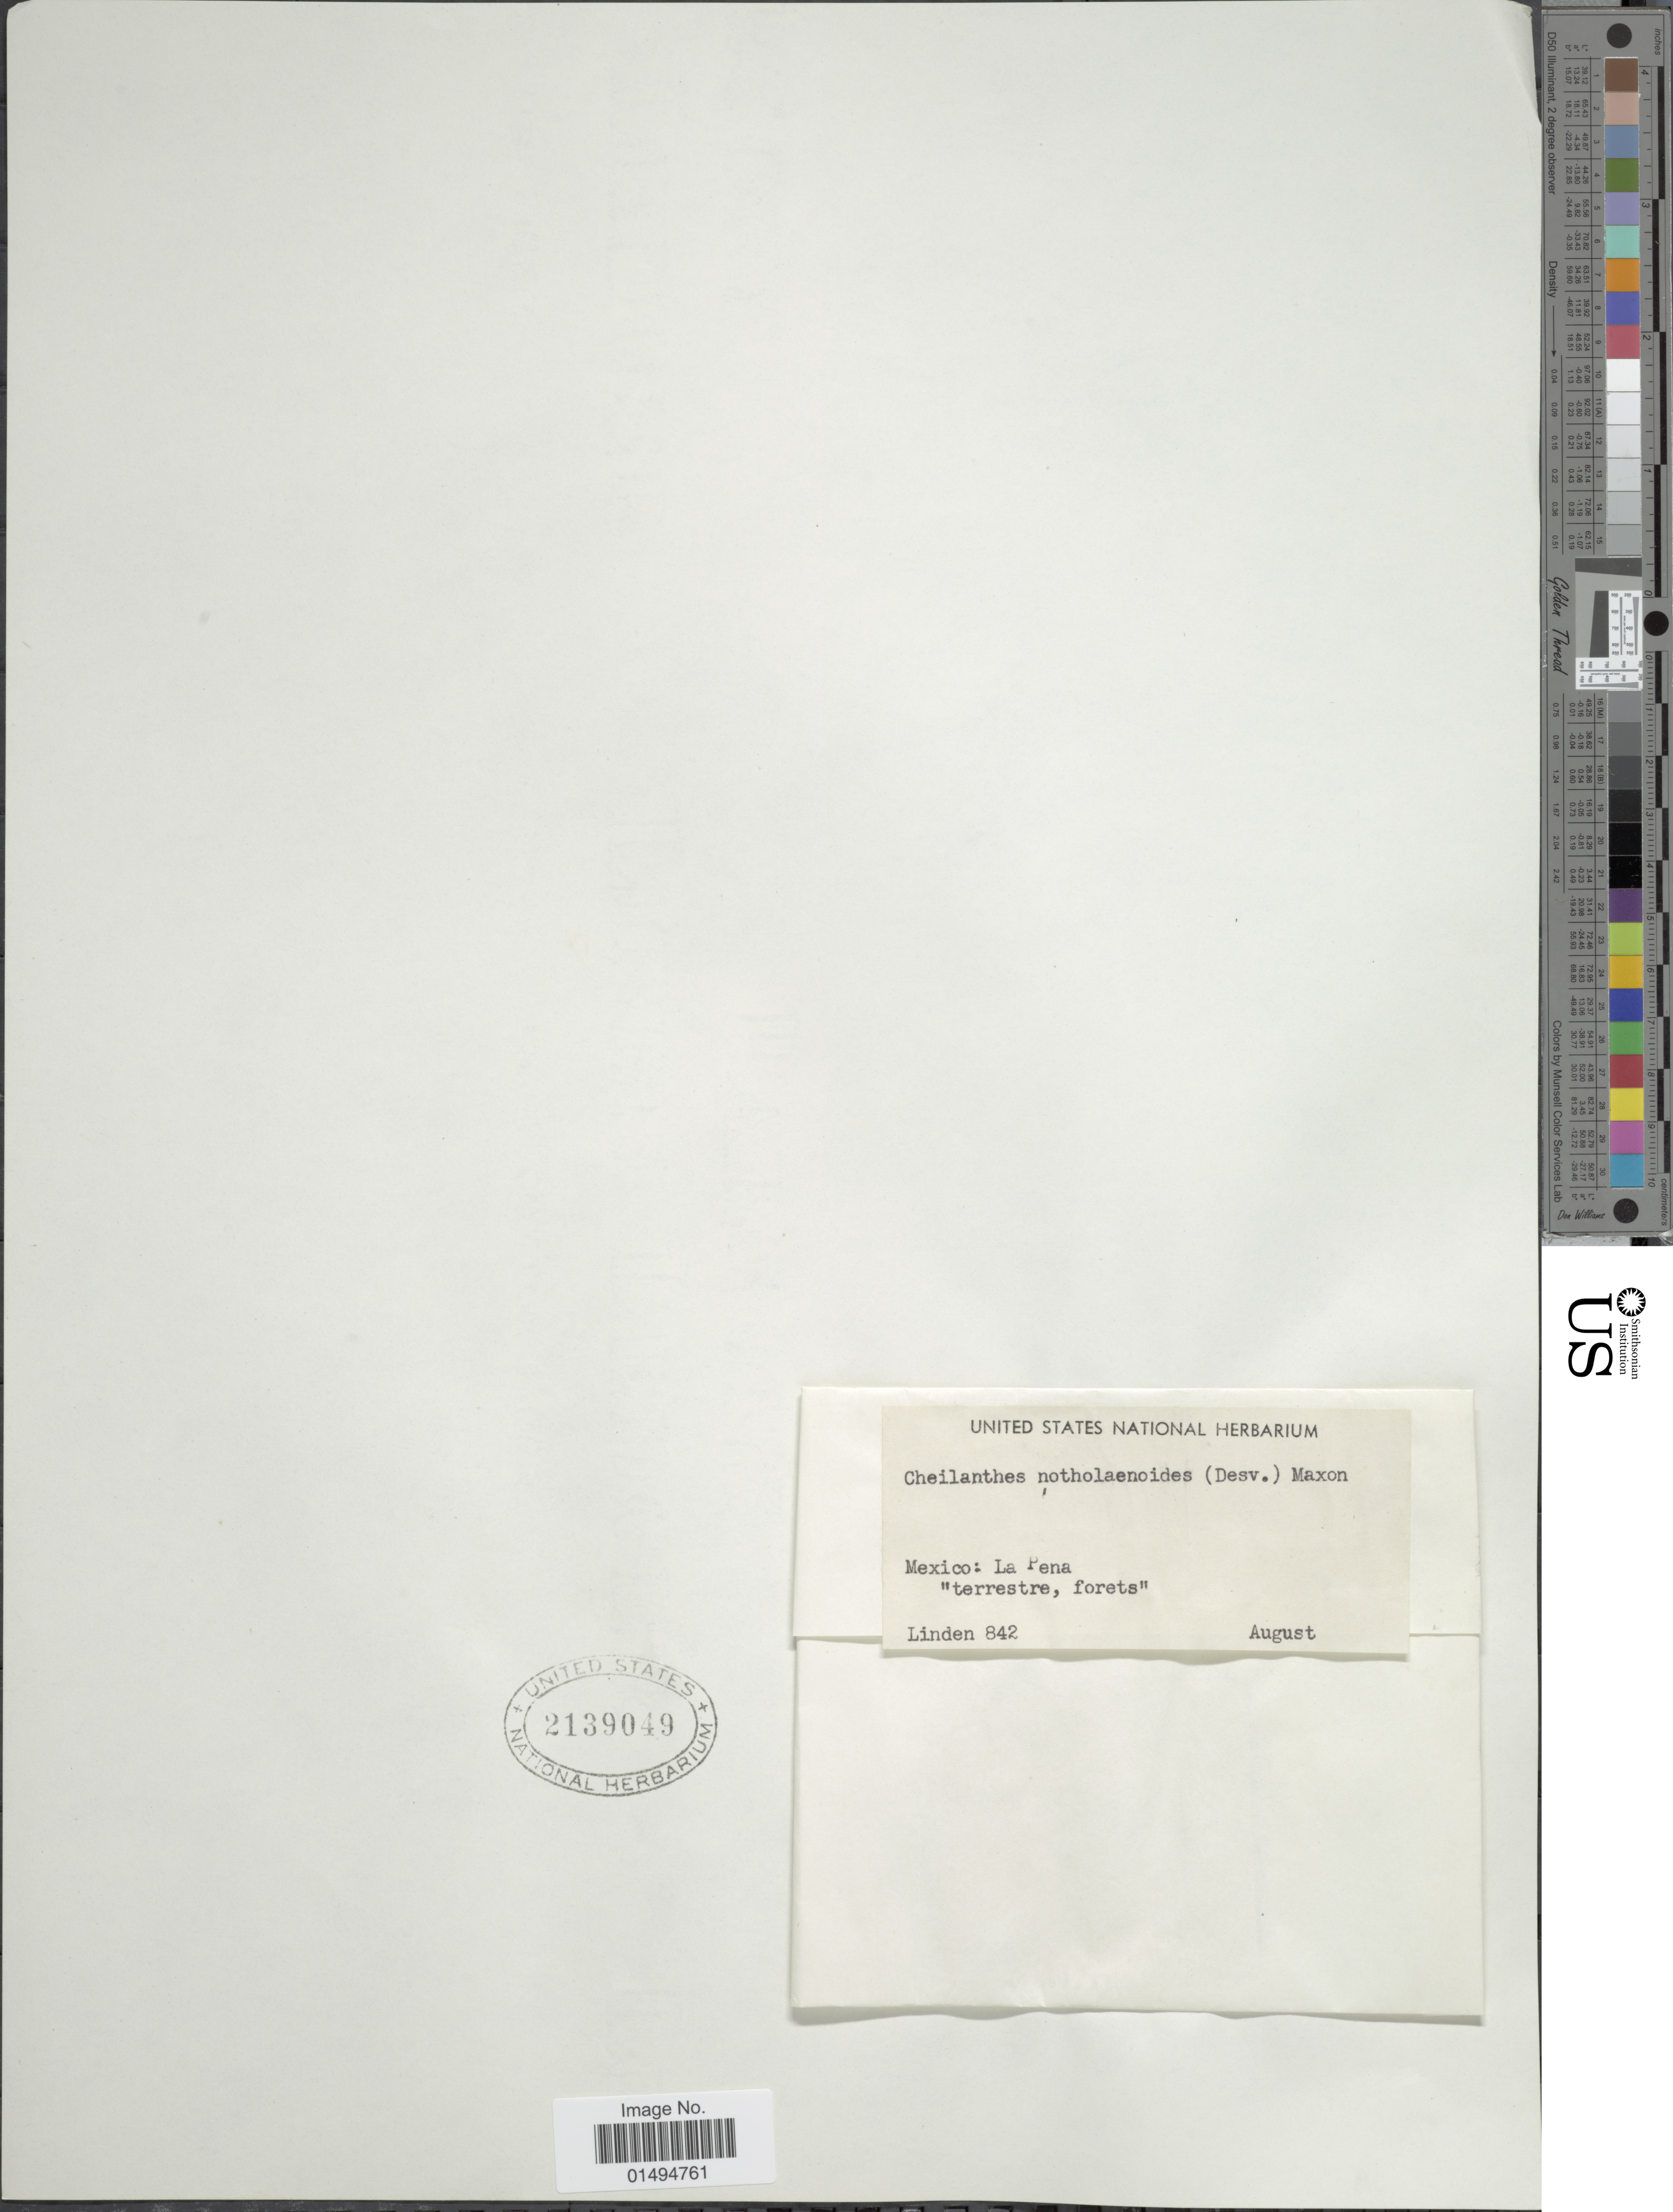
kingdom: Plantae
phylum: Tracheophyta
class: Polypodiopsida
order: Polypodiales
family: Pteridaceae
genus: Myriopteris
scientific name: Myriopteris notholaenoides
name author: (Desv.) Grusz & Windham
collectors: -- Linden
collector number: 842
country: Mexico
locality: La Pena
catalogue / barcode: US 2139049